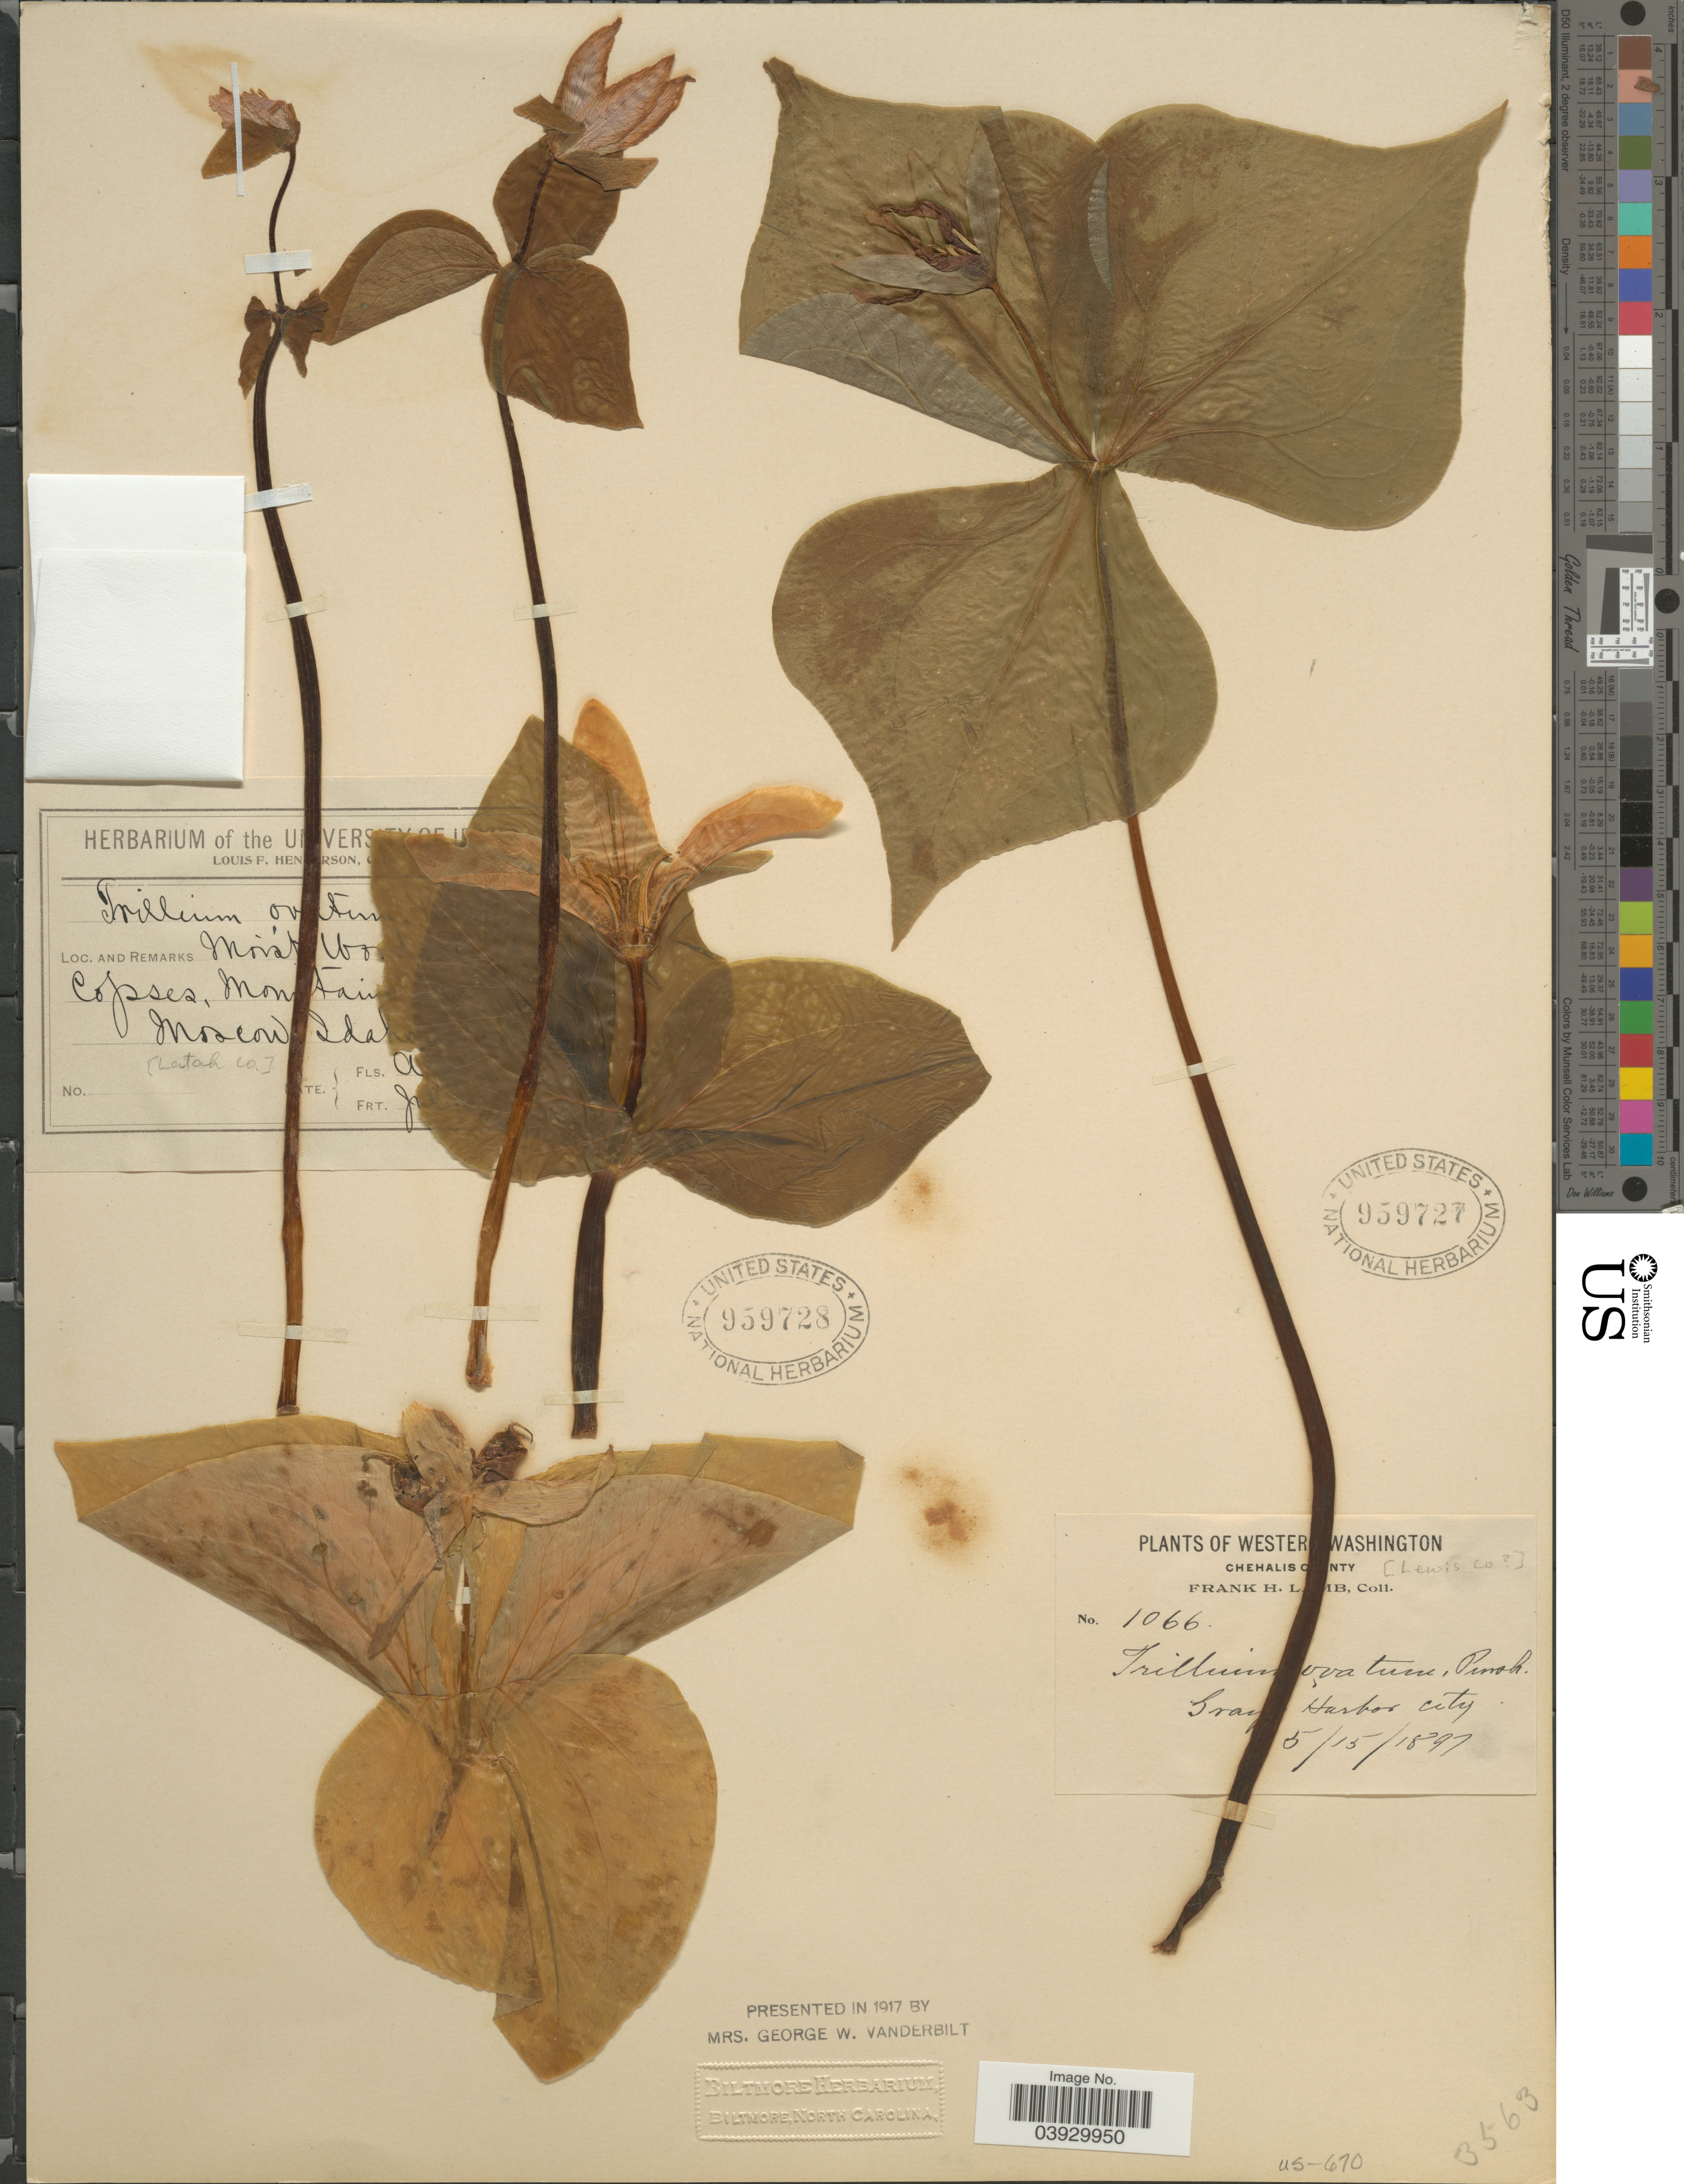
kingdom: Plantae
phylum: Tracheophyta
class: Liliopsida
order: Liliales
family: Melanthiaceae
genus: Trillium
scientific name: Trillium ovatum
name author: Pursh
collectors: L. Henderson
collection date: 1899-08/1900-01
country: United States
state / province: Idaho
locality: Mountain [illegible text] Moscow. Latah Co.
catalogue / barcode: US 959728-2